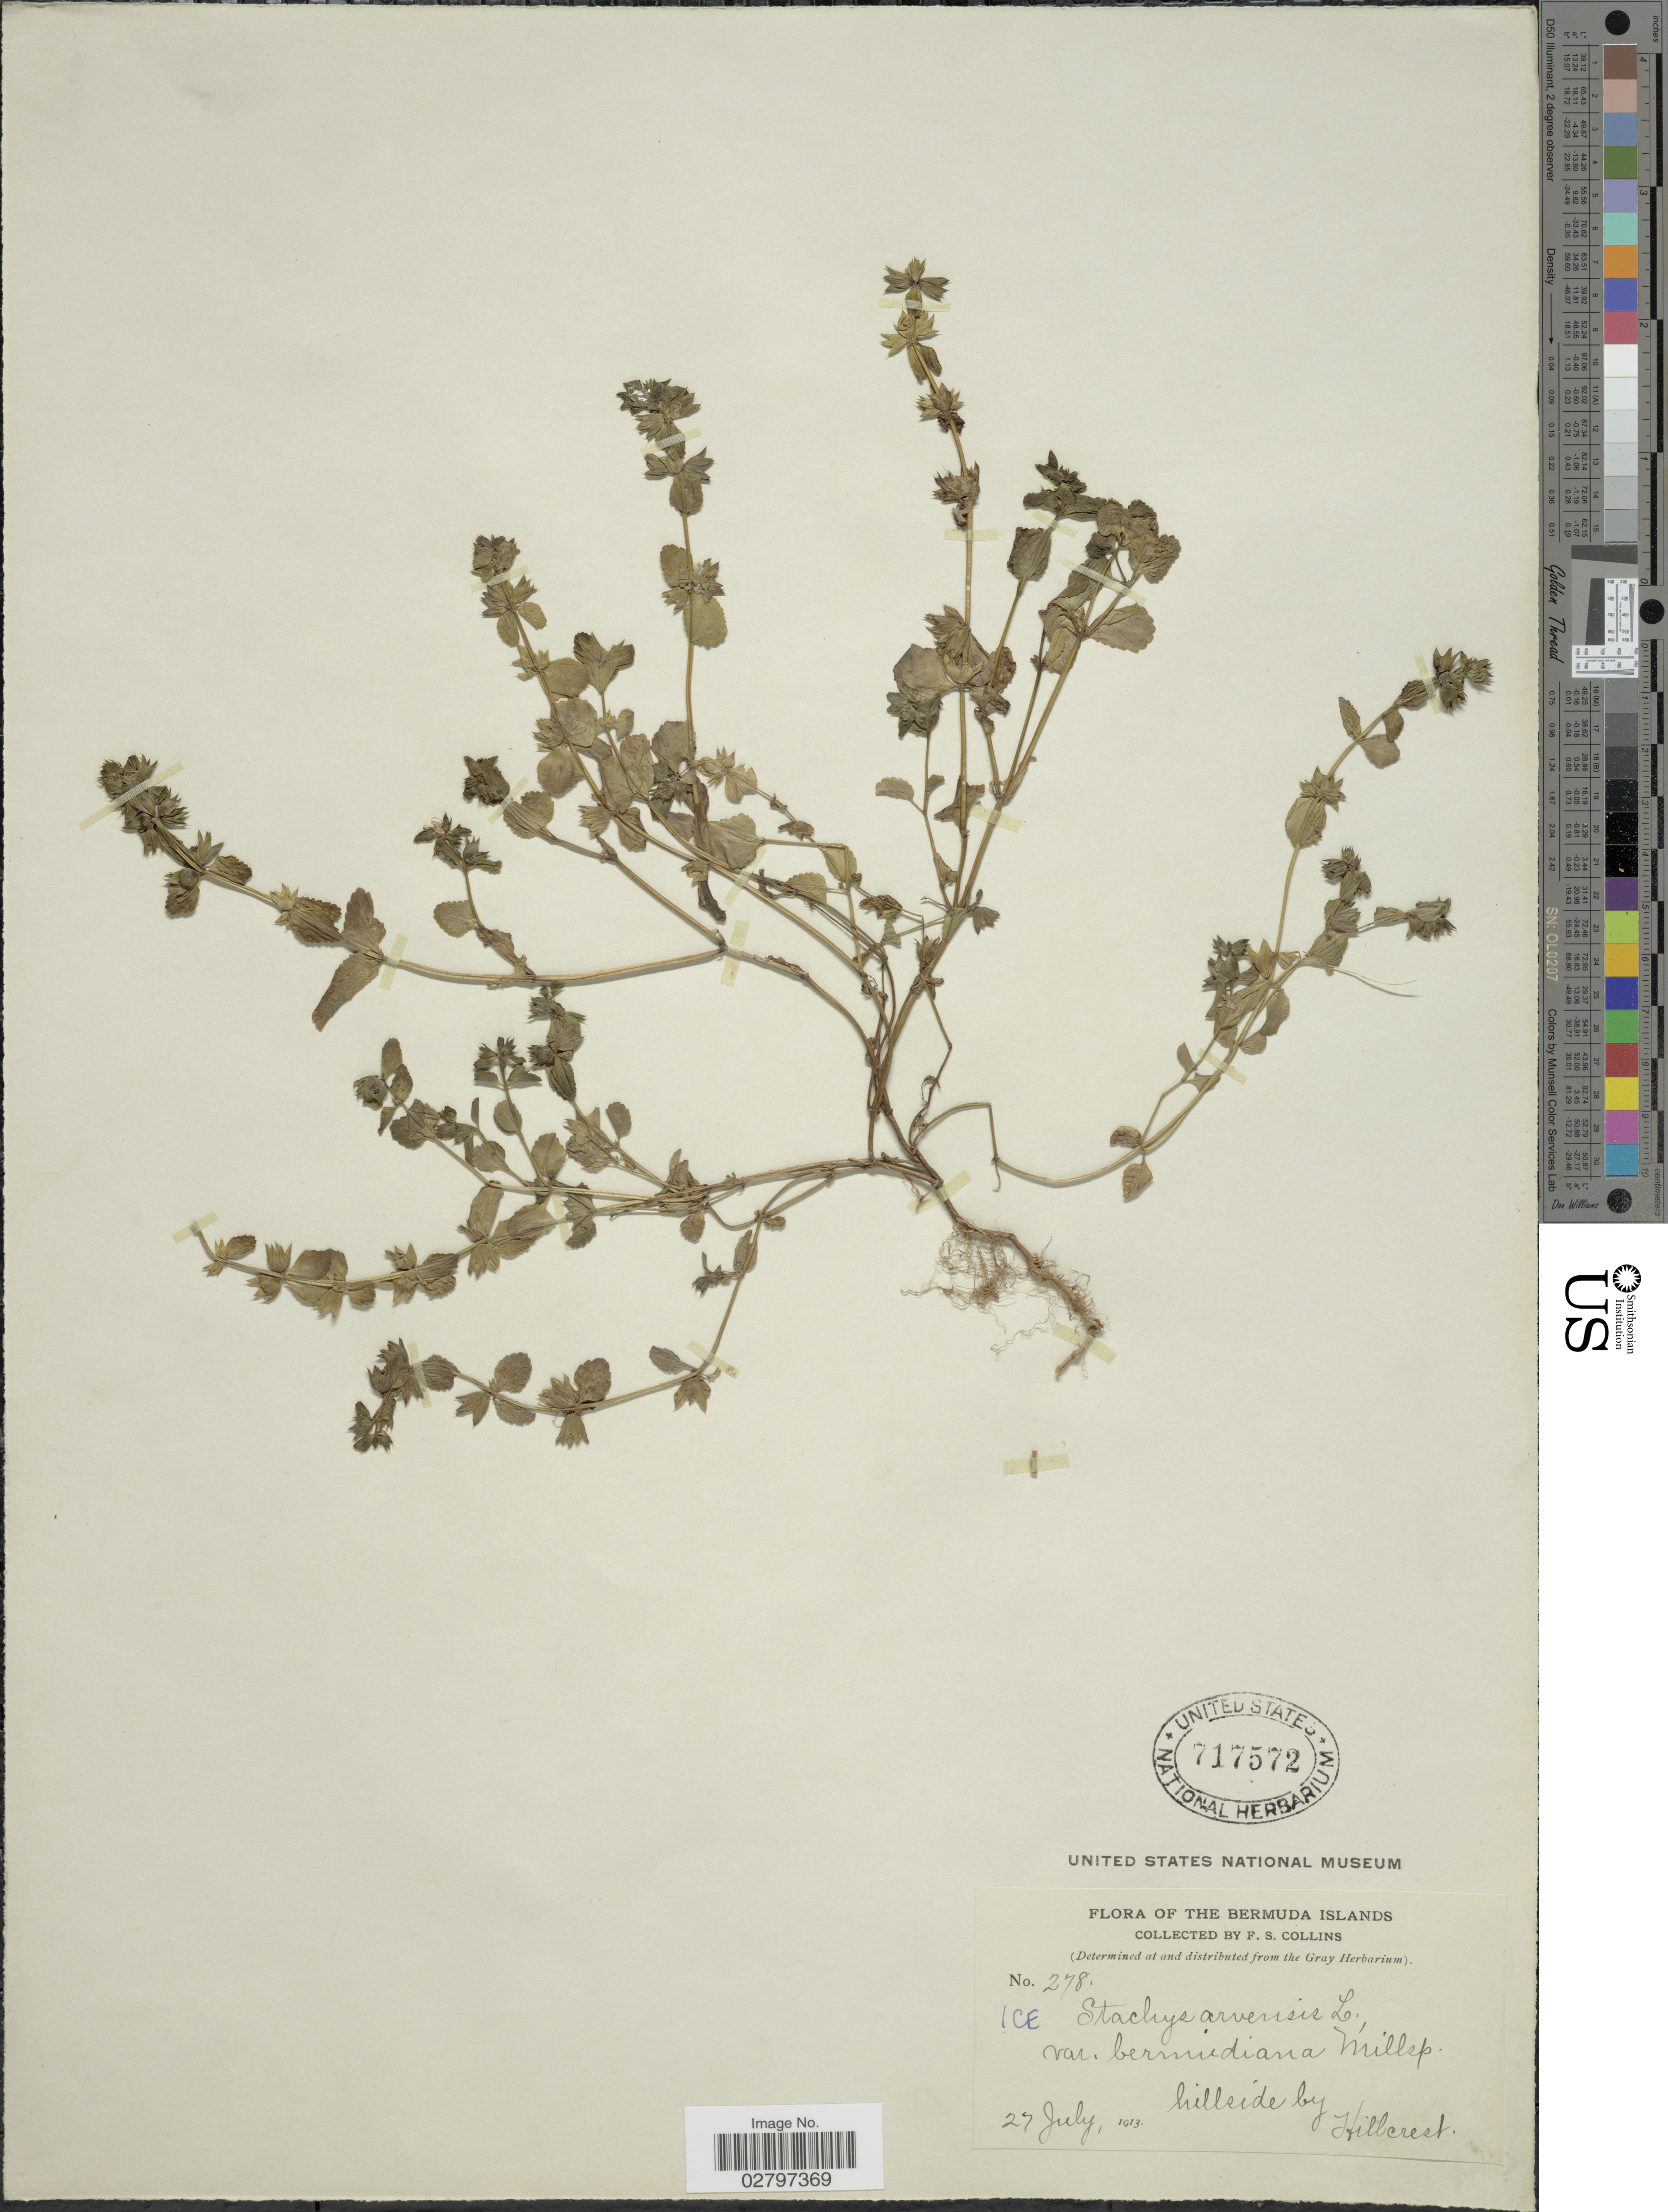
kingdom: Plantae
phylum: Tracheophyta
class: Magnoliopsida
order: Lamiales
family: Lamiaceae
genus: Stachys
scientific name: Stachys arvensis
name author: (L.) L.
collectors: F. Collins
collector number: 278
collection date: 1913-07-27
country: Bermuda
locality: Bermuda Islands. Hillside by Hillcrest.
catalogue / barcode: US 717572